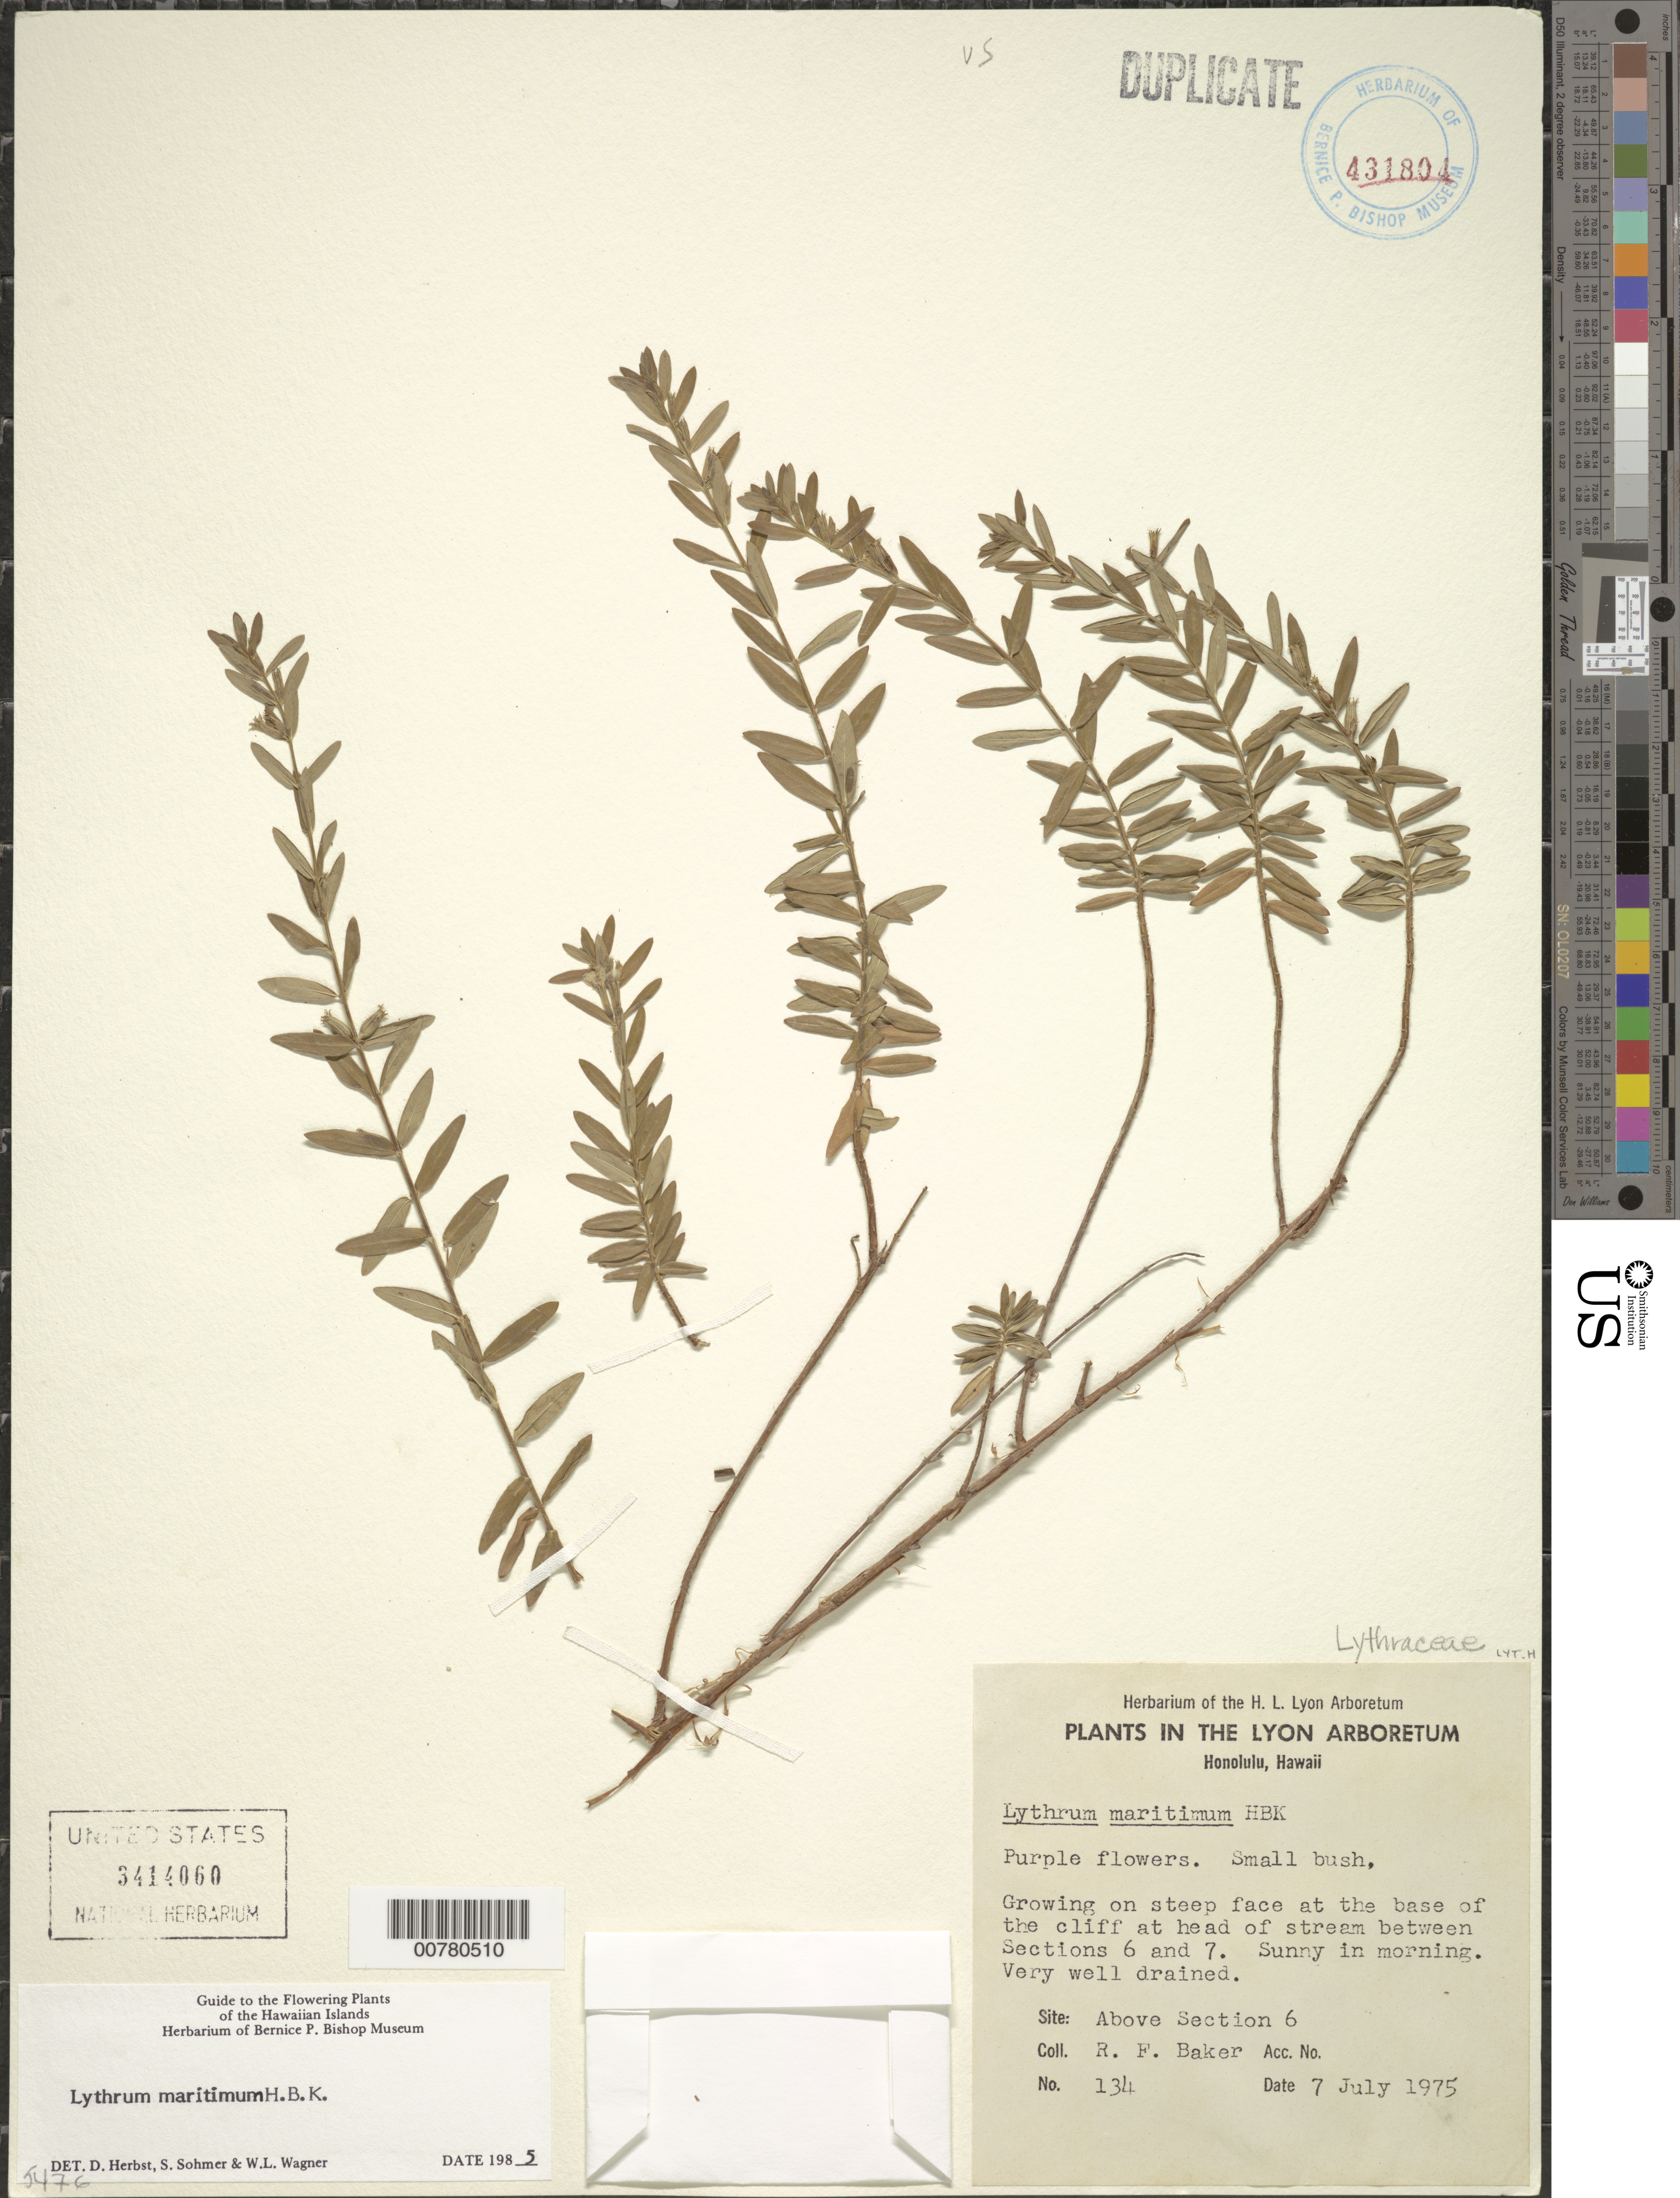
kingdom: Plantae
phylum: Tracheophyta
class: Magnoliopsida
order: Myrtales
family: Lythraceae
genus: Lythrum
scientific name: Lythrum maritimum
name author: Kunth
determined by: Wagner, W. L.; Herbst, D. R.; Sohmer, S. H.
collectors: R. F. Baker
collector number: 134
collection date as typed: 7 Jul 1975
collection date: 1975-07-07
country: United States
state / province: Hawaii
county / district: Honolulu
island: Oahu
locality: Lyon Arboretum, between Sections 6 and 7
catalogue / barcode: US 3414060